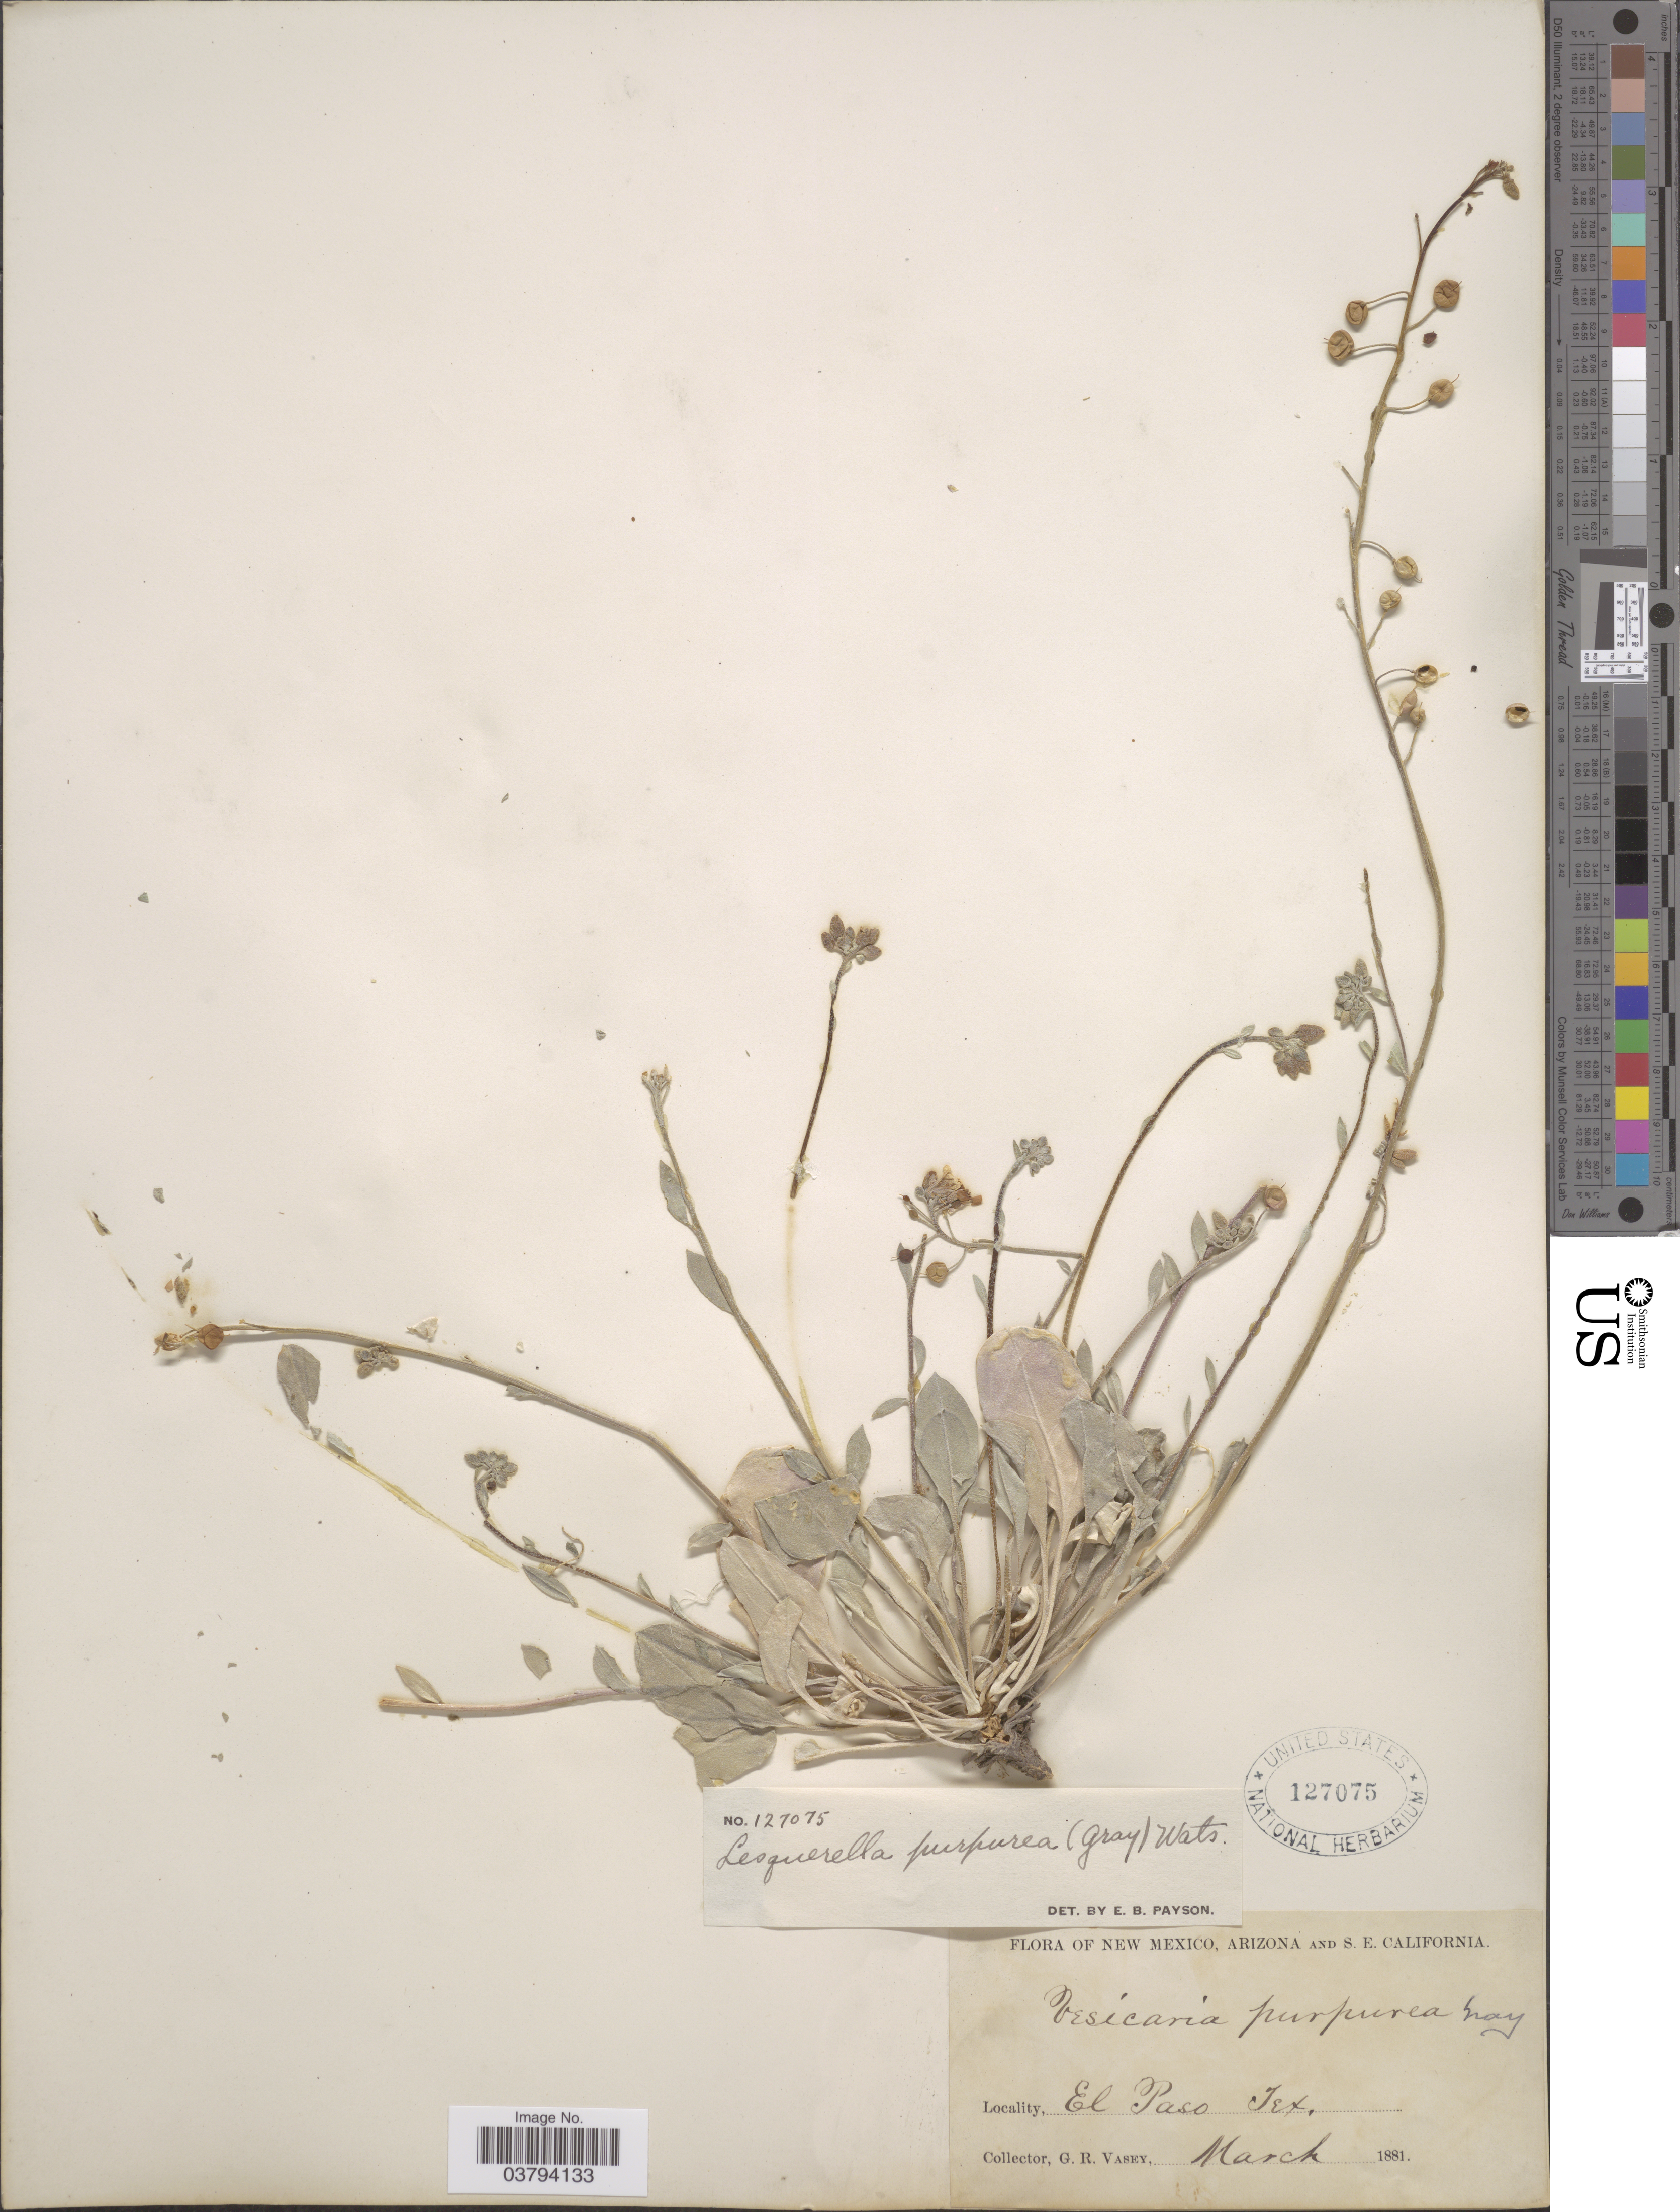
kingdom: Plantae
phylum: Tracheophyta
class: Magnoliopsida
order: Brassicales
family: Brassicaceae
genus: Lesquerella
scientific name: Lesquerella purpurea subsp. purpurea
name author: (A. Gray) S. Watson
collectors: G. R. Vasey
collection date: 1881-03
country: United States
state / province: Texas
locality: El Paso.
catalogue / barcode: US 127075